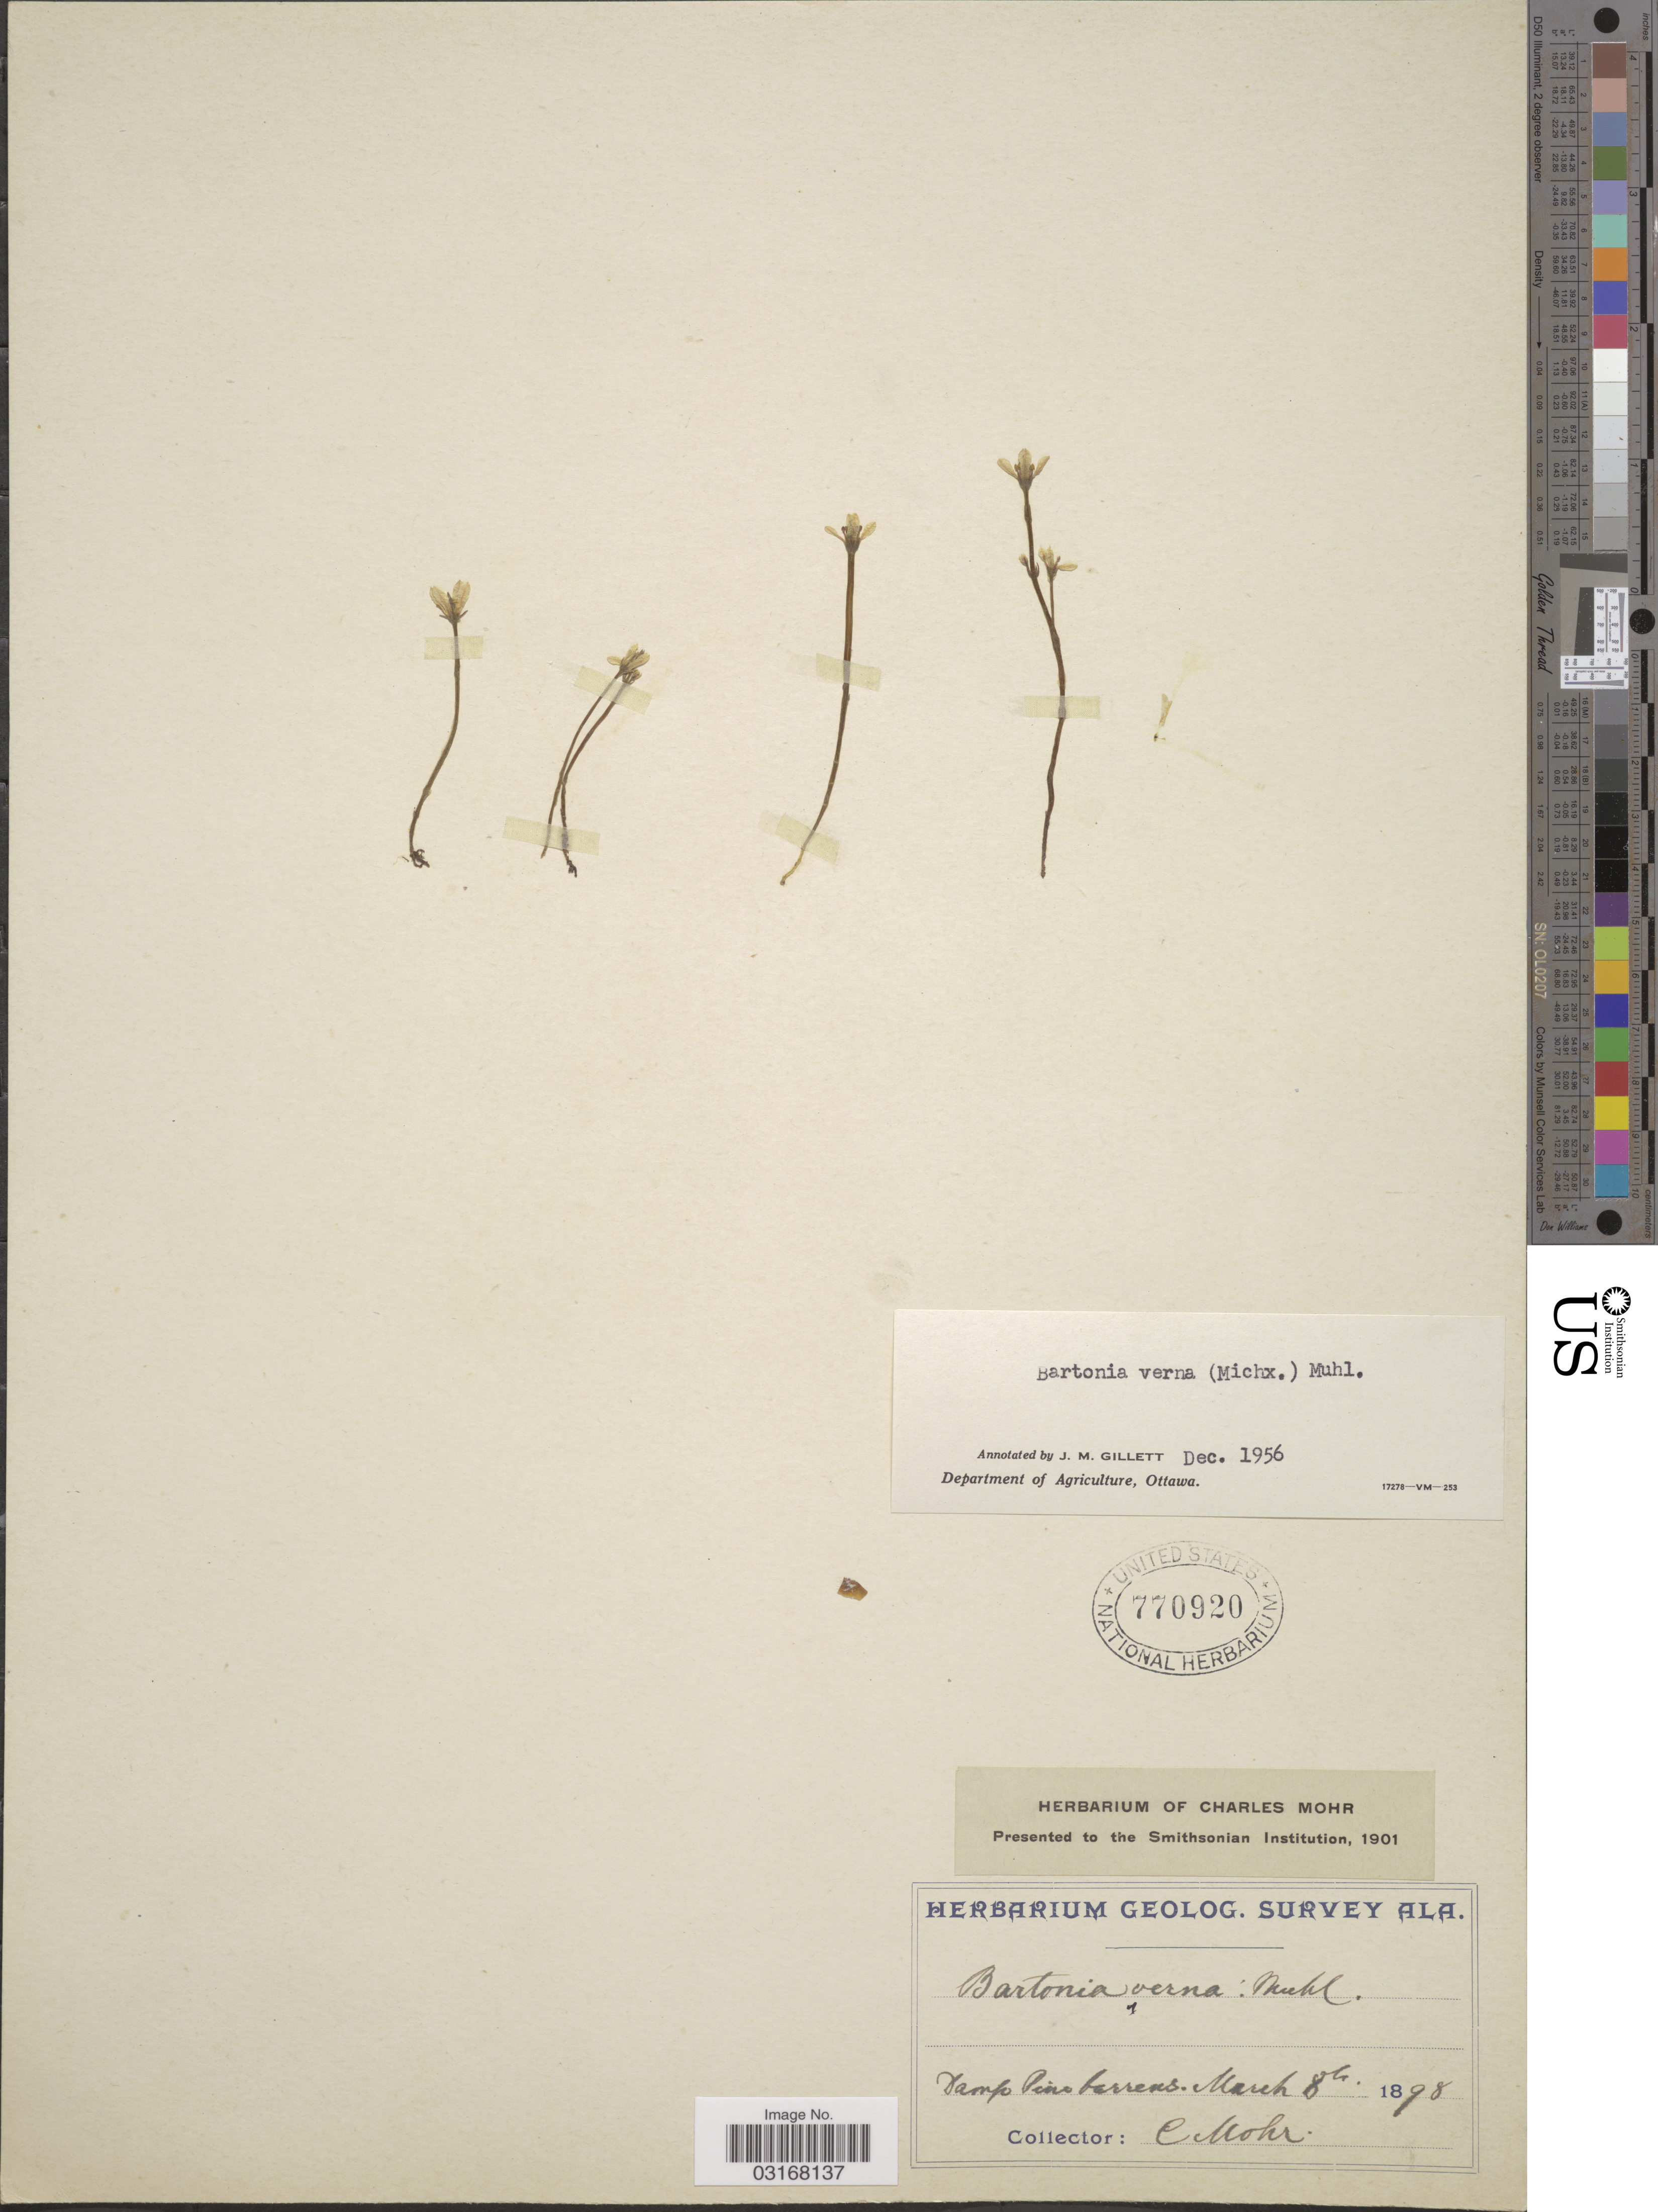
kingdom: Plantae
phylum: Tracheophyta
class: Magnoliopsida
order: Gentianales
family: Gentianaceae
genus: Bartonia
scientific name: Bartonia verna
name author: Muhl. ex A. Gray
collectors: Mohr, C. T. (herbarium)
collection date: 1898-03-08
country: United States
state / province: Alabama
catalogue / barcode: US 770920